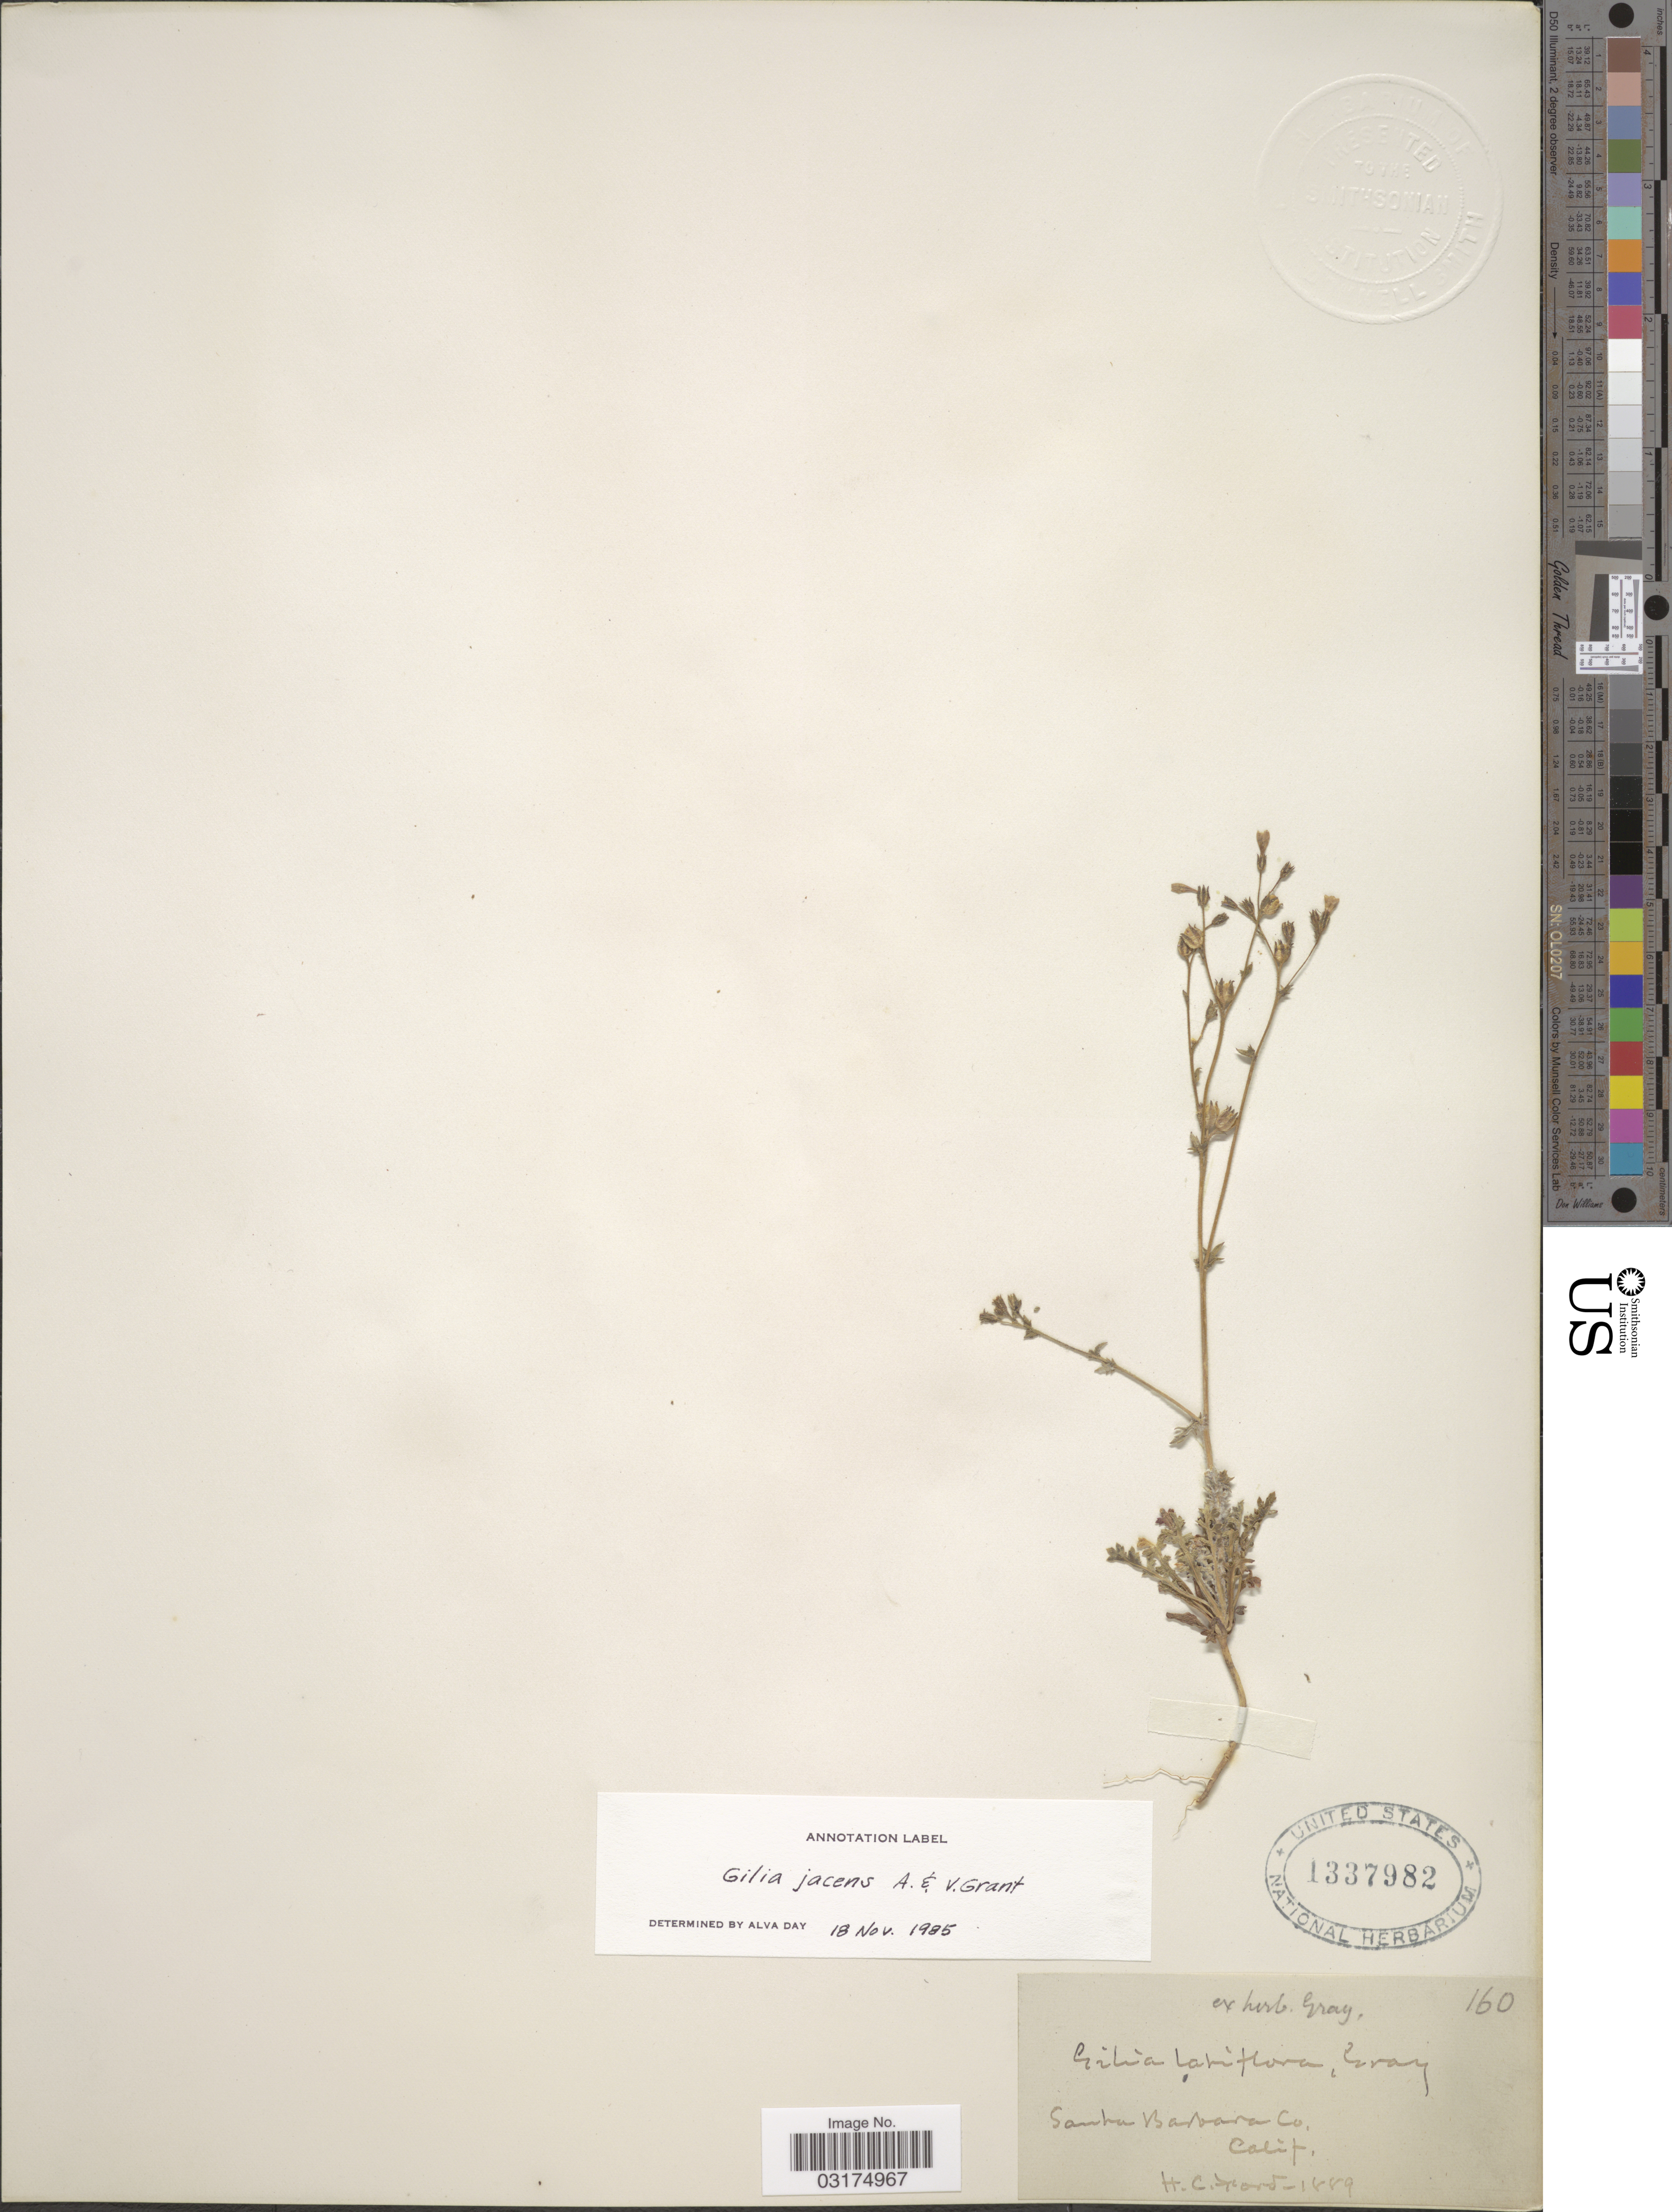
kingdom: Plantae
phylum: Tracheophyta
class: Magnoliopsida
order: Ericales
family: Polemoniaceae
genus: Gilia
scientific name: Gilia sp.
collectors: H. Ford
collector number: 160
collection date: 1889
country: United States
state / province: California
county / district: Santa Barbara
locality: Santa Barbara Co. Calif.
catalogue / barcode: US 1337982